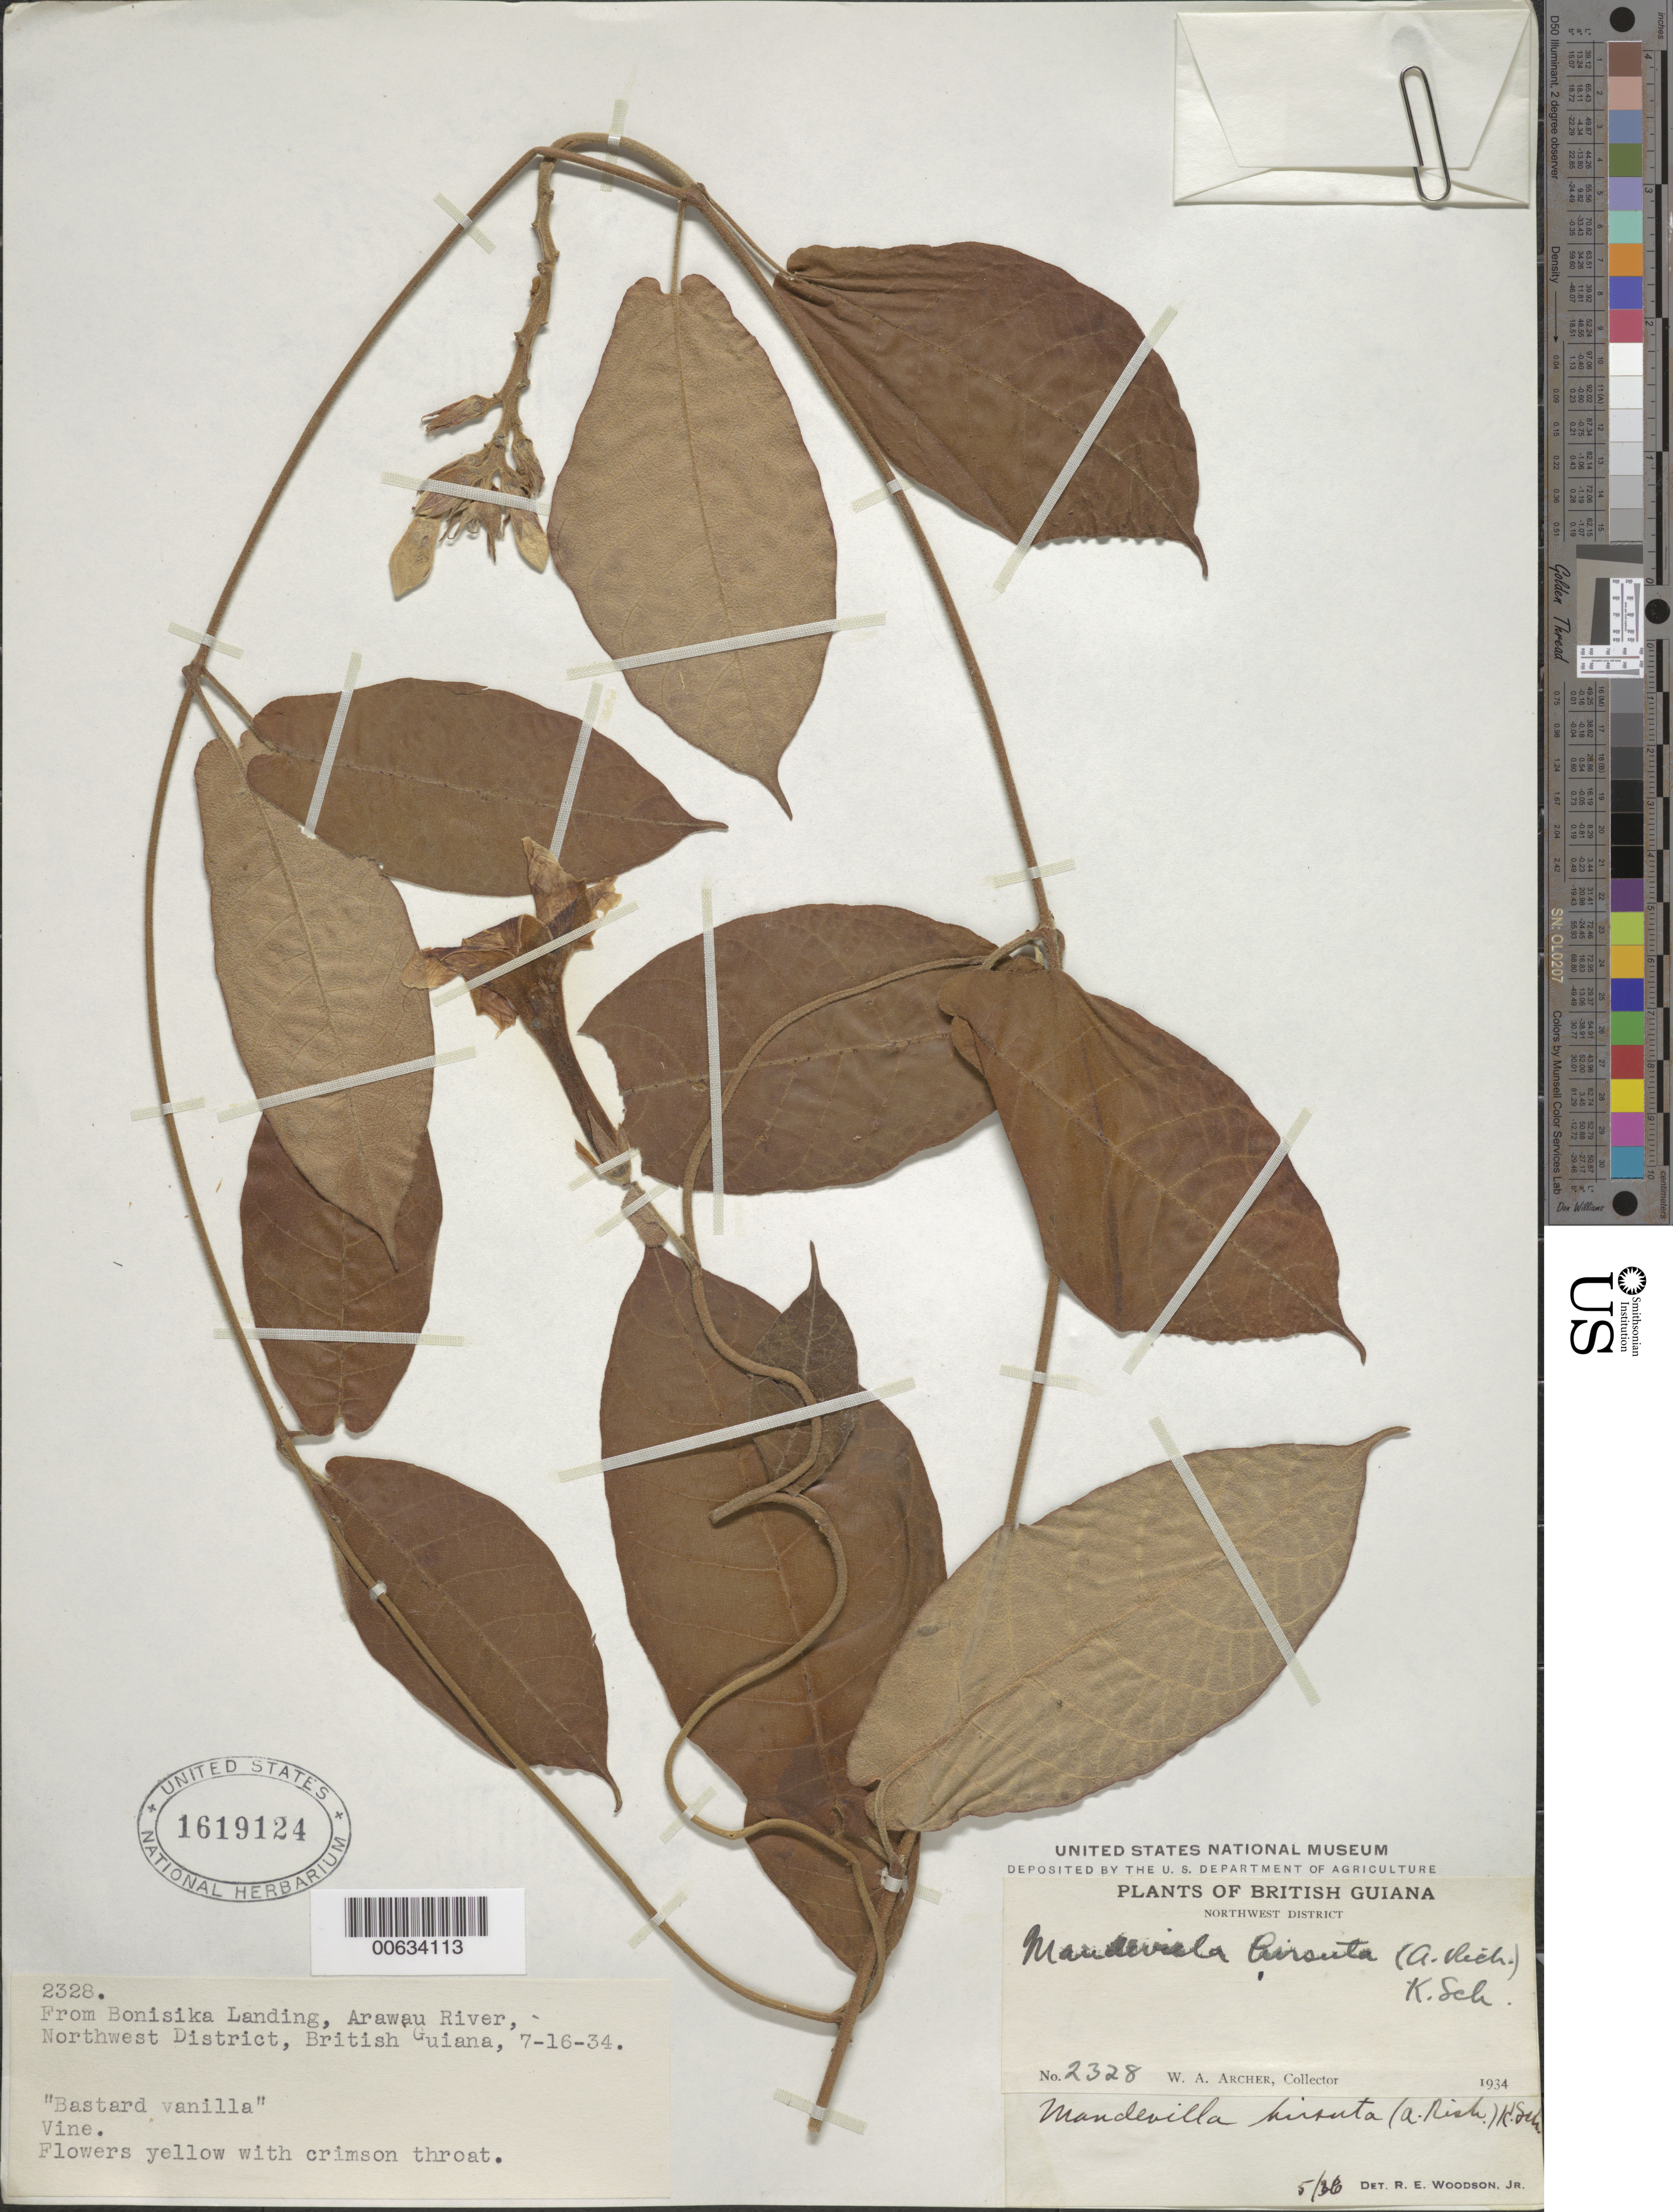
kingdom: Plantae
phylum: Tracheophyta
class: Magnoliopsida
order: Gentianales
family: Apocynaceae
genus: Mandevilla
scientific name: Mandevilla hirsuta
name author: (Rich.) K. Schum.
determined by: Woodson, R. E., Jr.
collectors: W. A. Archer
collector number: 2328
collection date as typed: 16-Jul-34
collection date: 1934-07-16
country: Guyana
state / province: Barima-Waini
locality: Bonisika Landing, Arawau R.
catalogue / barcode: US 1619124